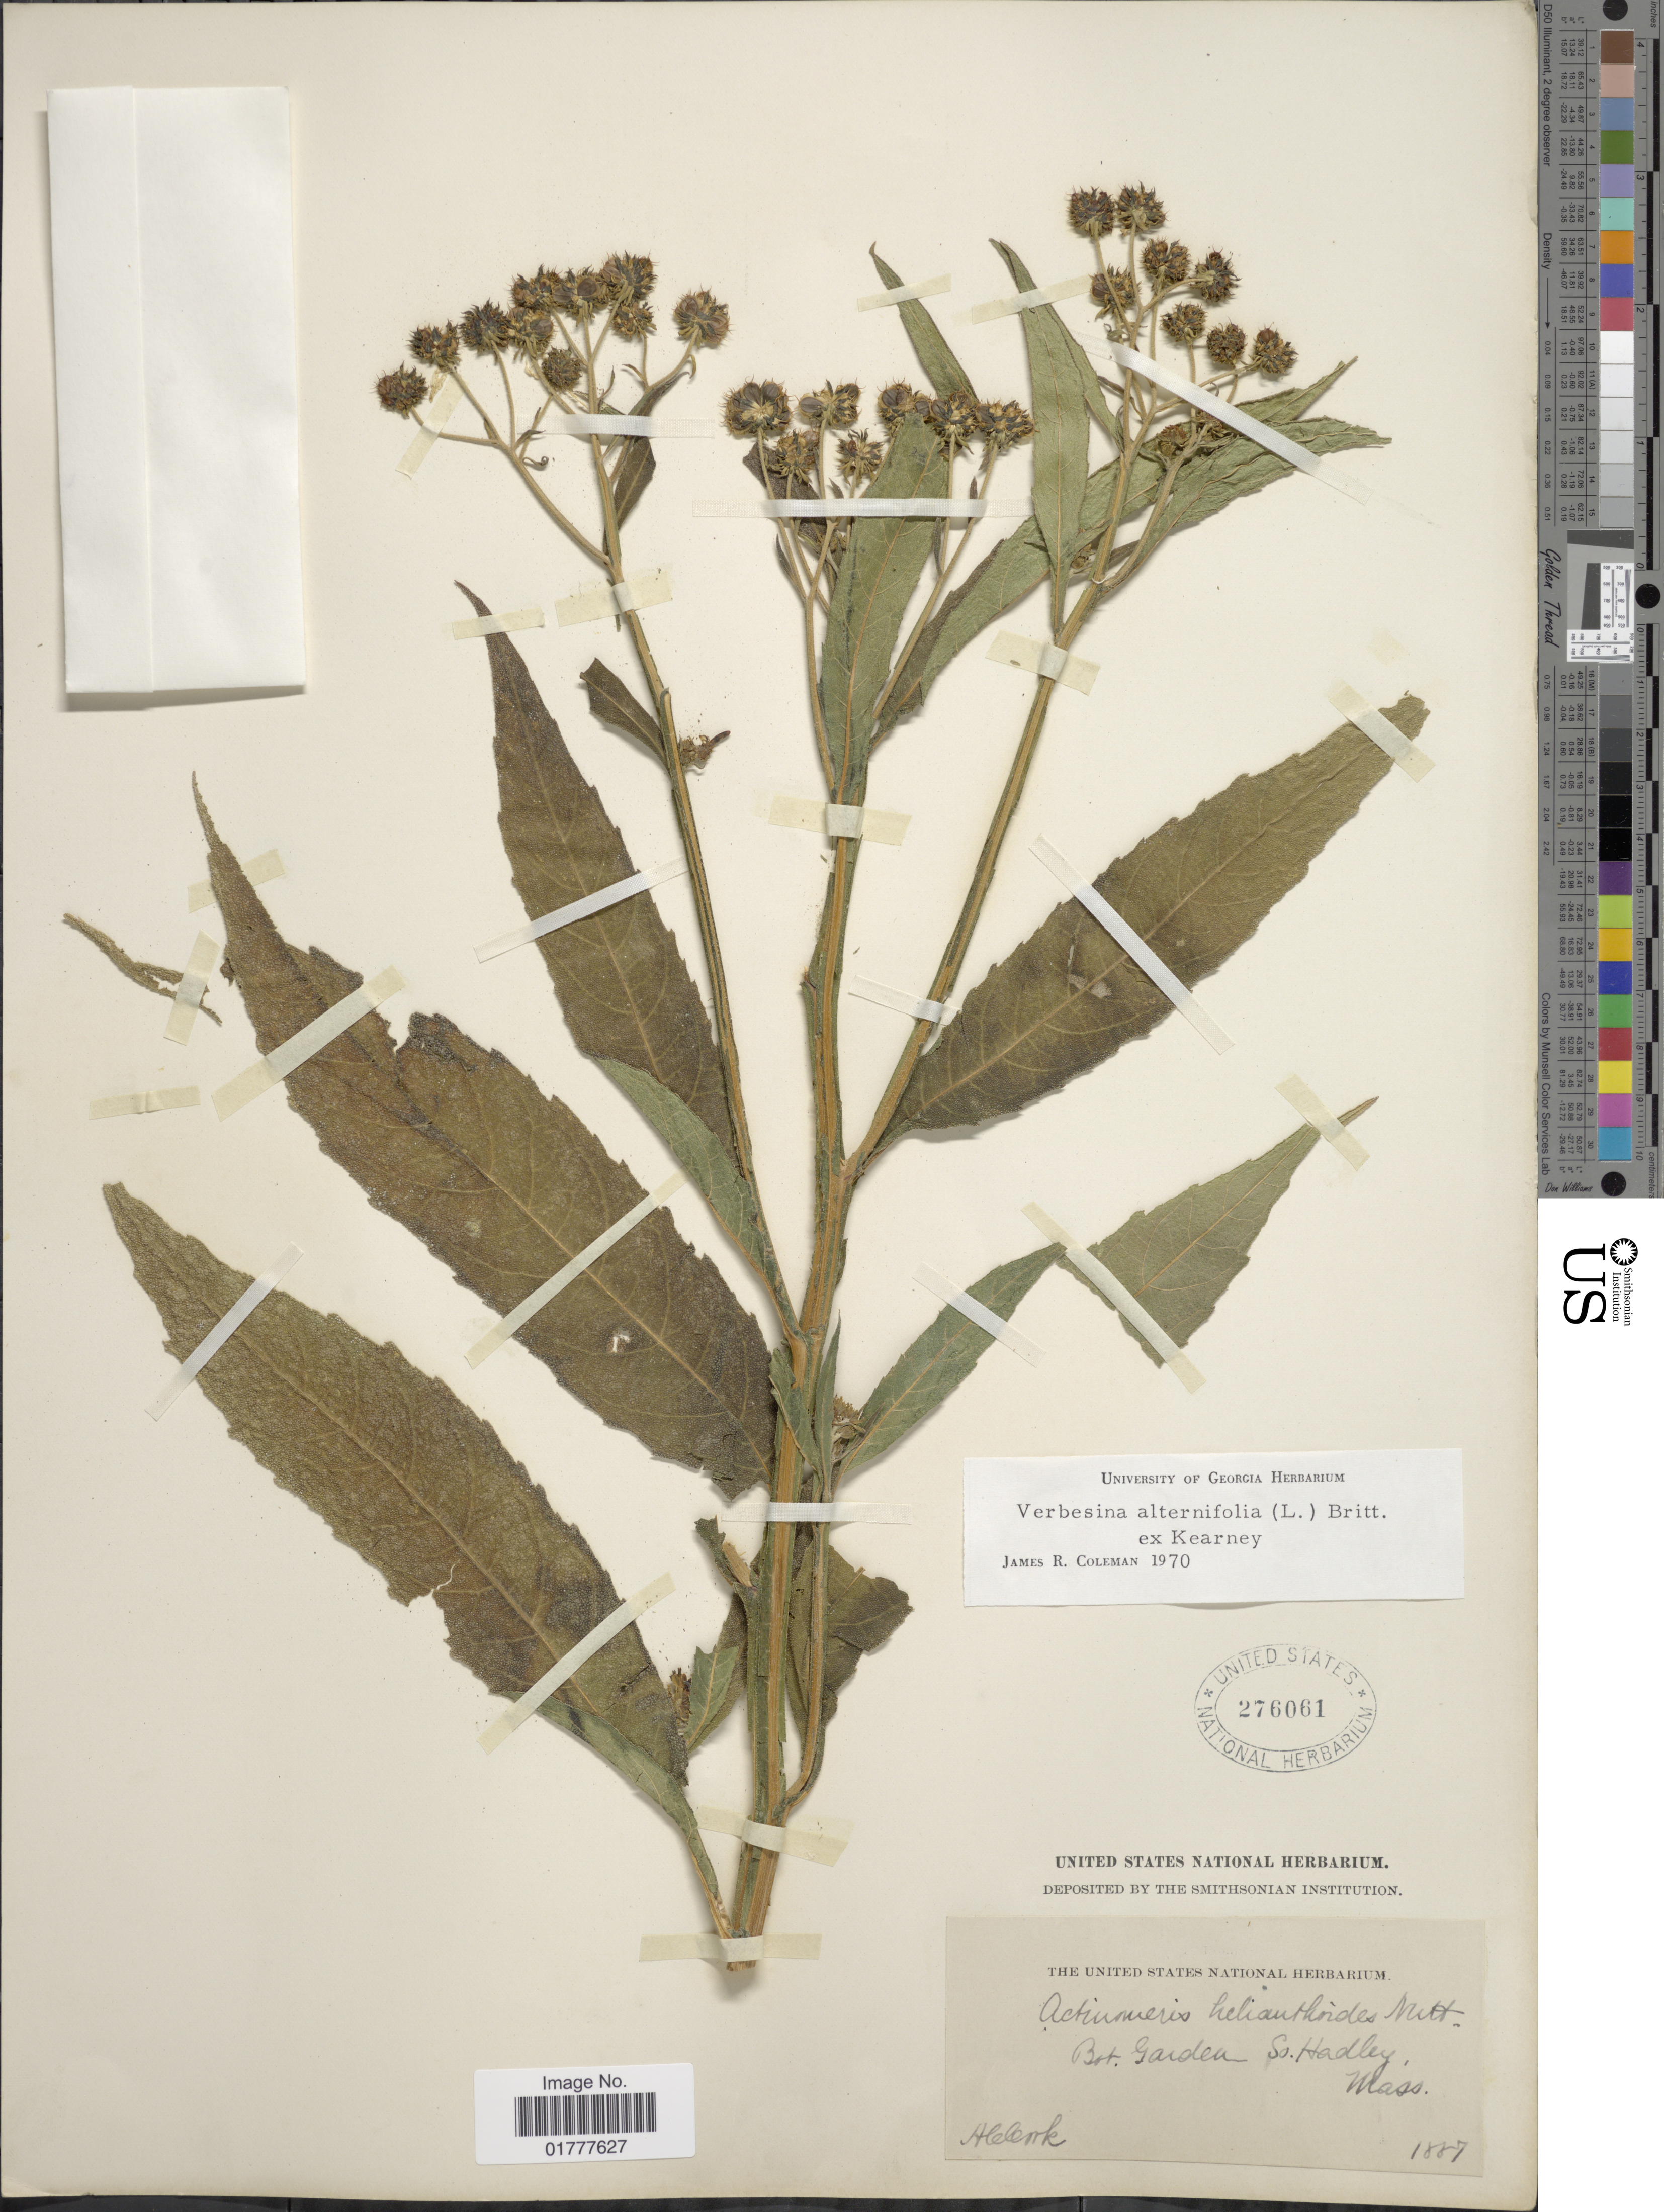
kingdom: Plantae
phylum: Tracheophyta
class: Magnoliopsida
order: Asterales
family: Asteraceae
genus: Actinomeris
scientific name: Actinomeris alternifolia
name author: (L.) DC.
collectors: A. Cook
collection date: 1887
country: United States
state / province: Massachusetts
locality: Bot, Garden So. Hadley, Mass.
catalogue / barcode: US 276061